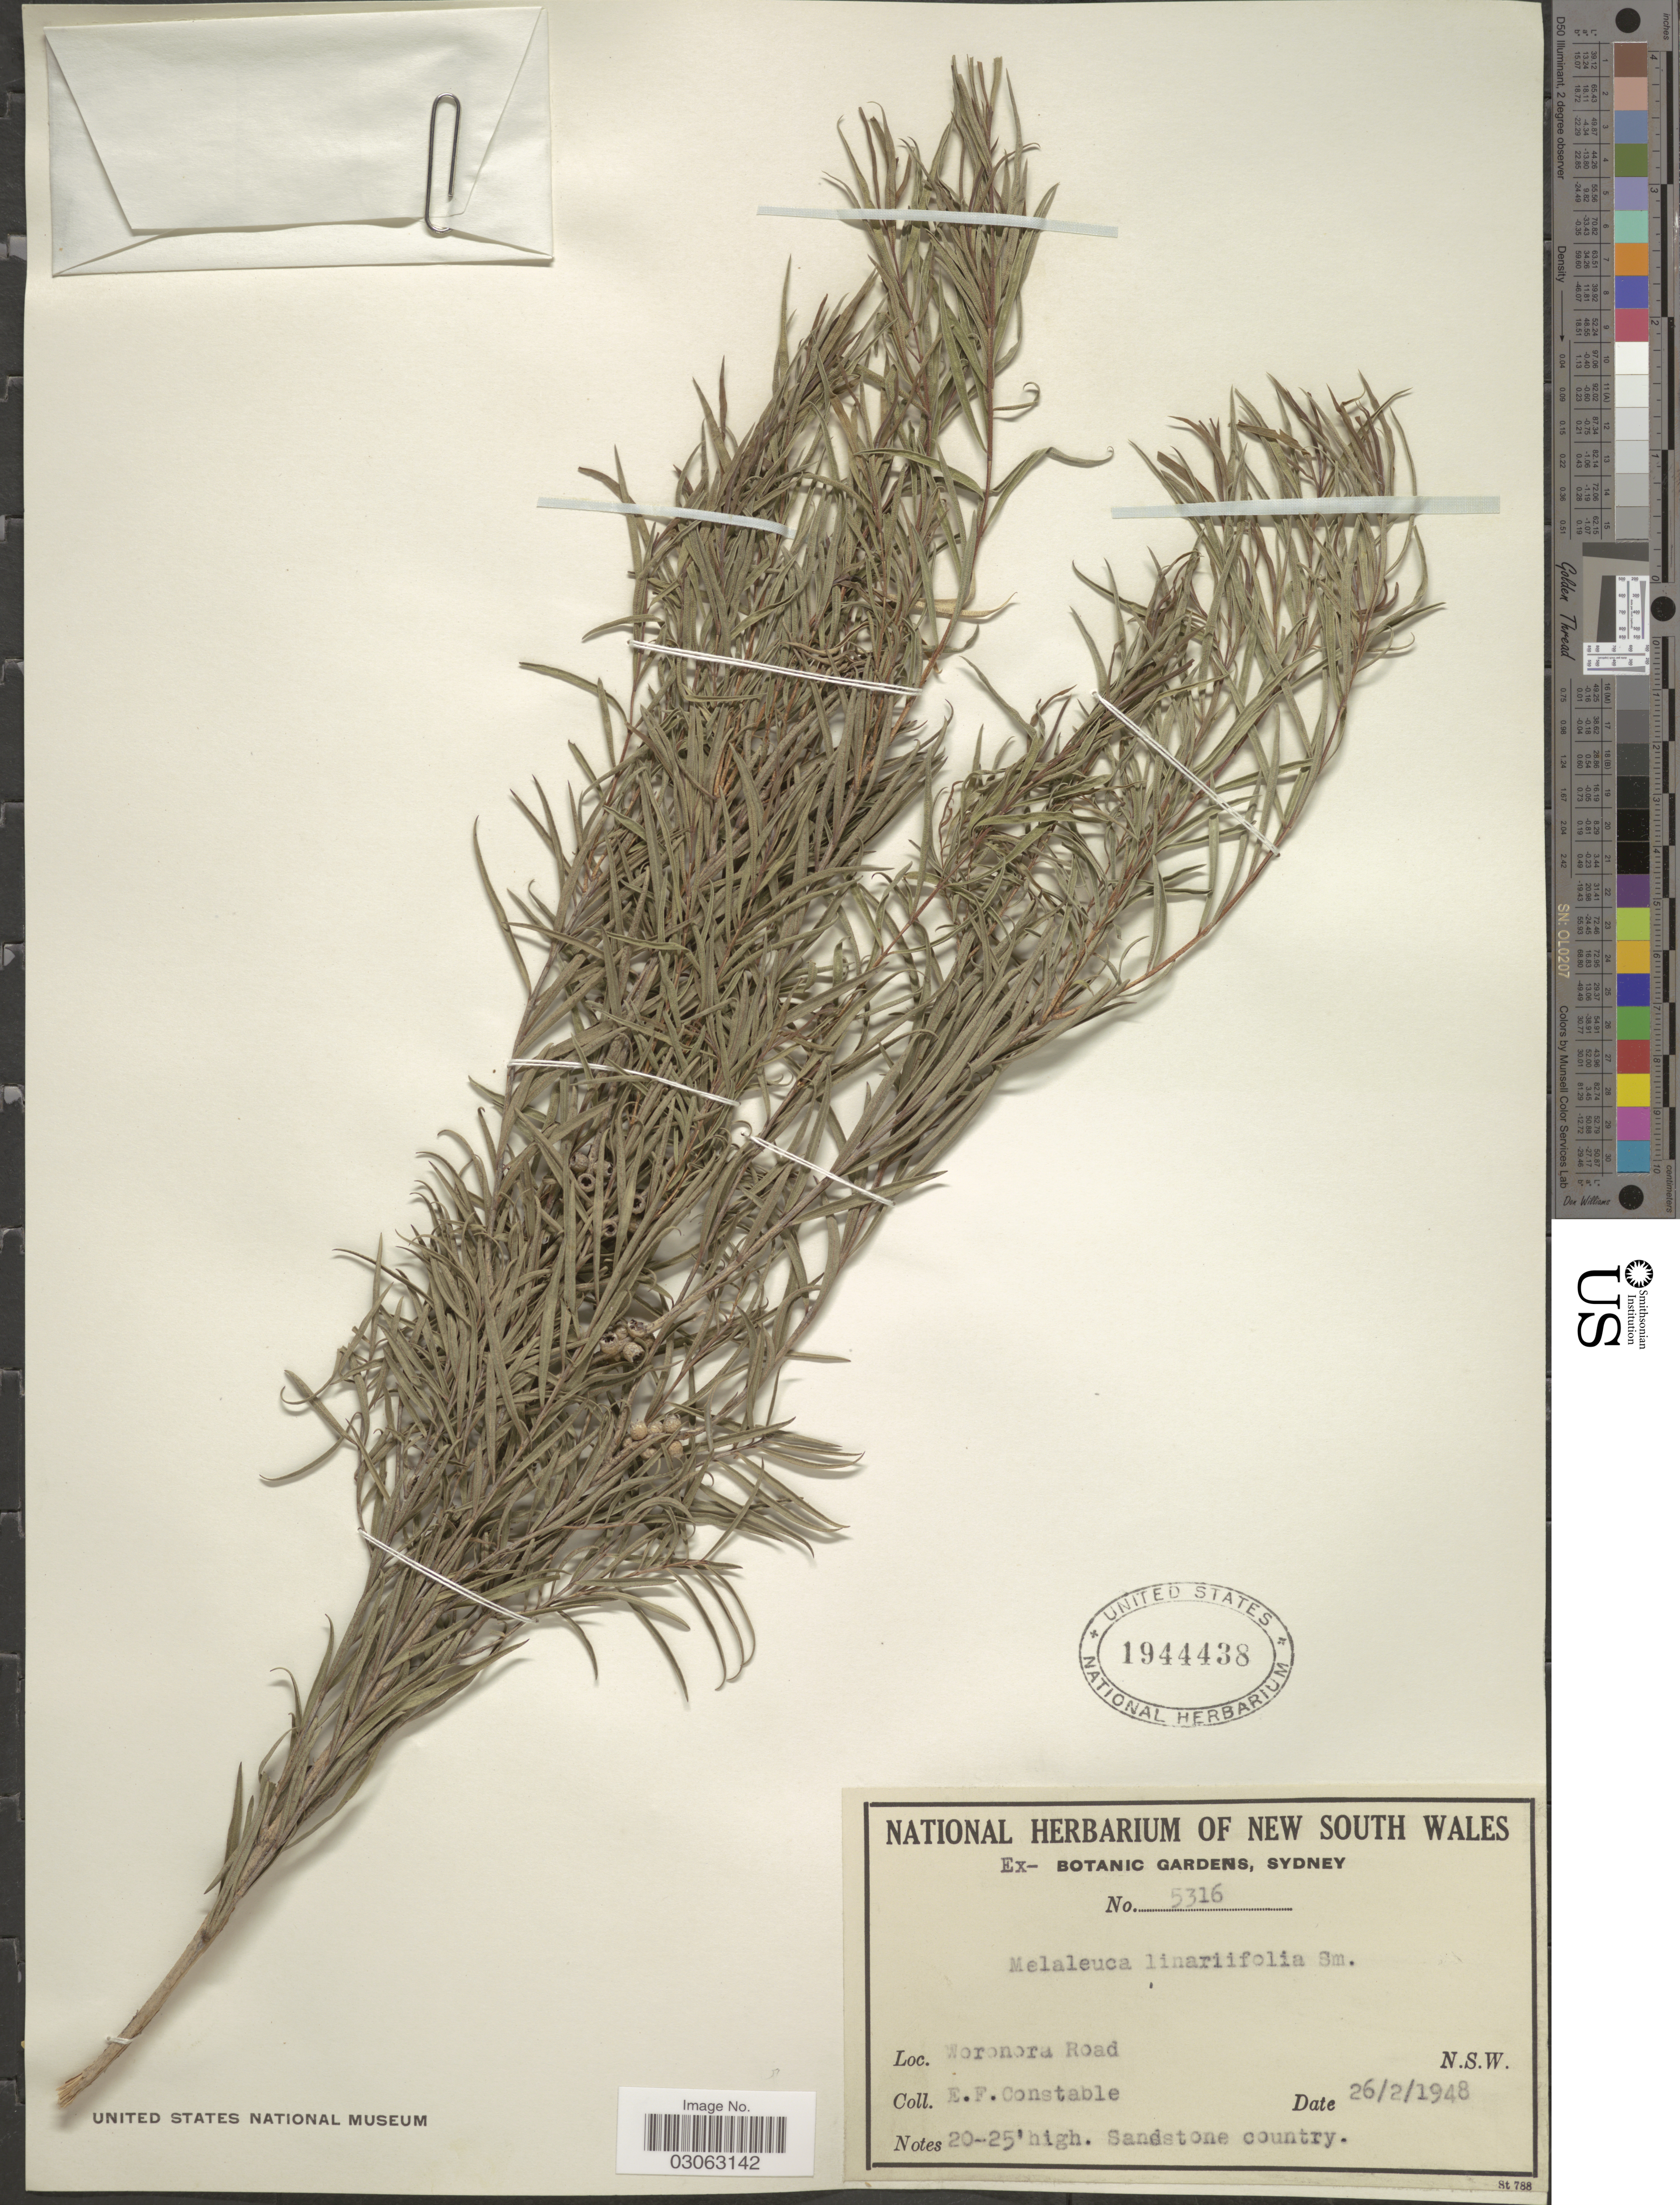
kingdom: Plantae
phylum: Tracheophyta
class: Magnoliopsida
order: Myrtales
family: Myrtaceae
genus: Melaleuca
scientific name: Melaleuca linariifolia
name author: Sm.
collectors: E. F. Constable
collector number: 5316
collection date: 1948-02-26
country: Australia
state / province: New South Wales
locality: Woronora Road. N. S. W.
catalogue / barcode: US 1944438